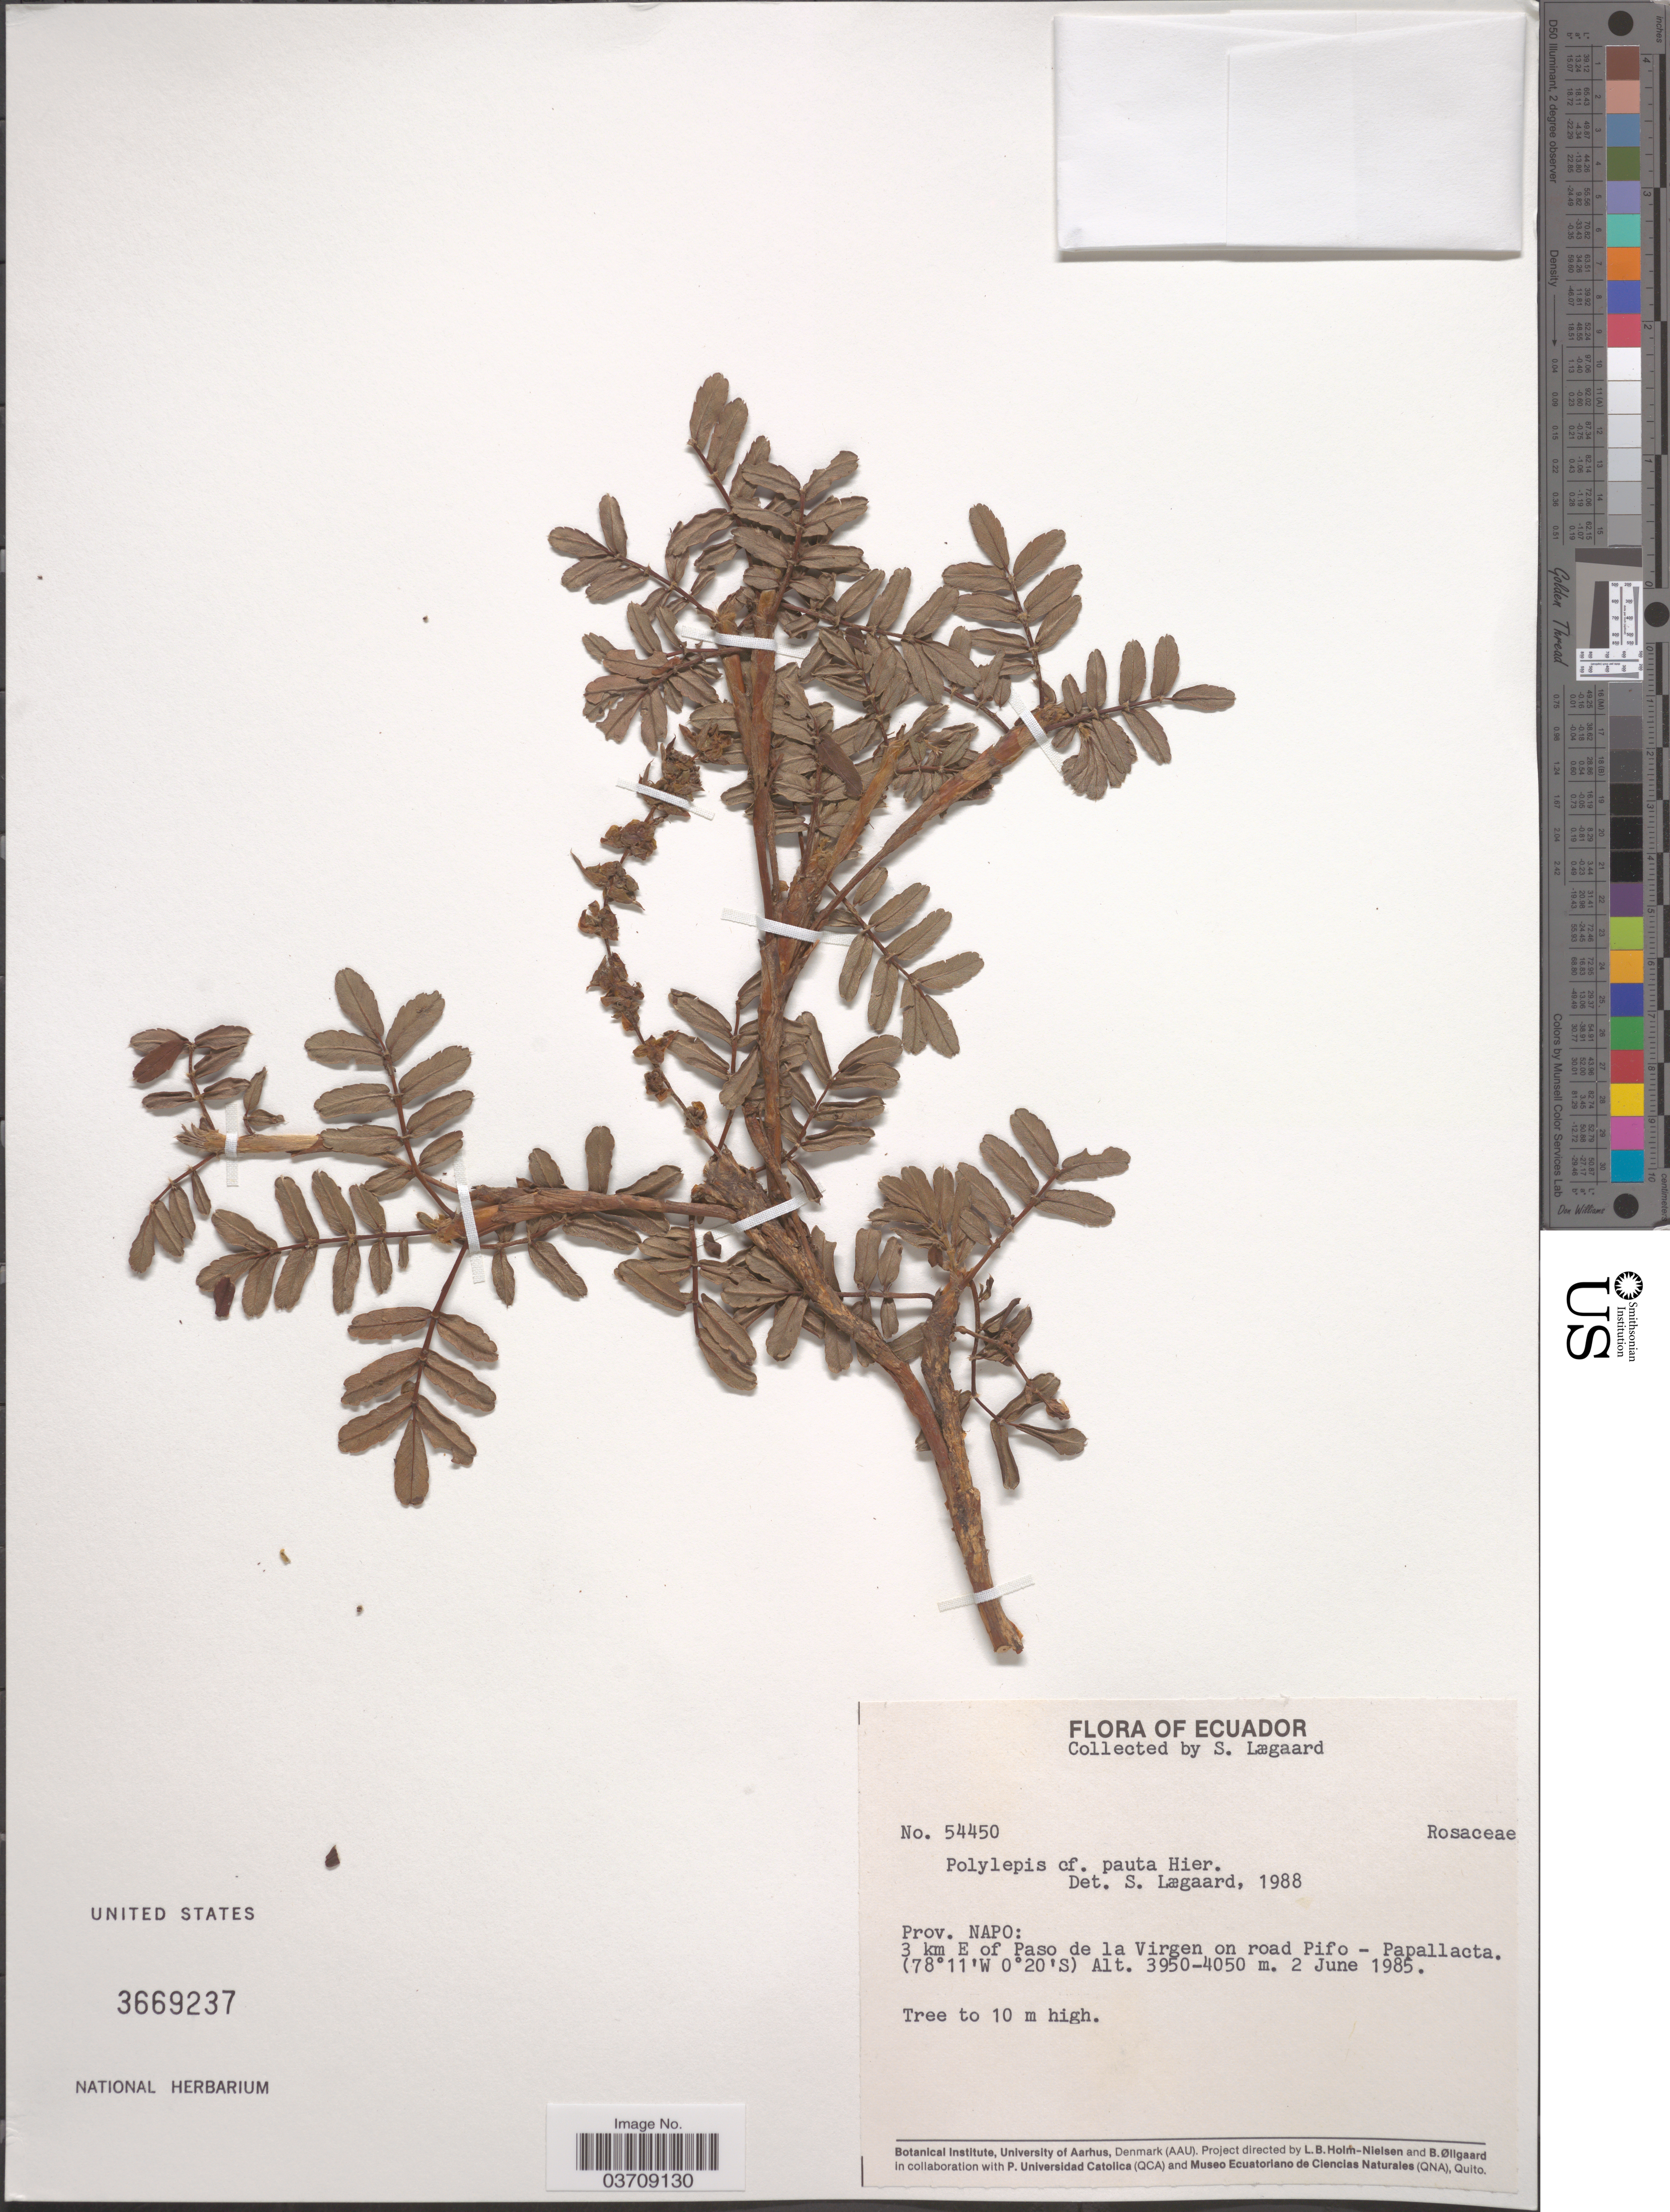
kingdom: Plantae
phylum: Tracheophyta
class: Magnoliopsida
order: Rosales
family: Rosaceae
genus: Polylepis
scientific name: Polylepis pauta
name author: Hieron.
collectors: S. Lægaard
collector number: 54450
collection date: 1985-06-02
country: Ecuador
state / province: Napo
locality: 3 km E of Paso de la Virgen on road Pifo - Papallacta.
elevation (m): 3950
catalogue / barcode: US 3669237